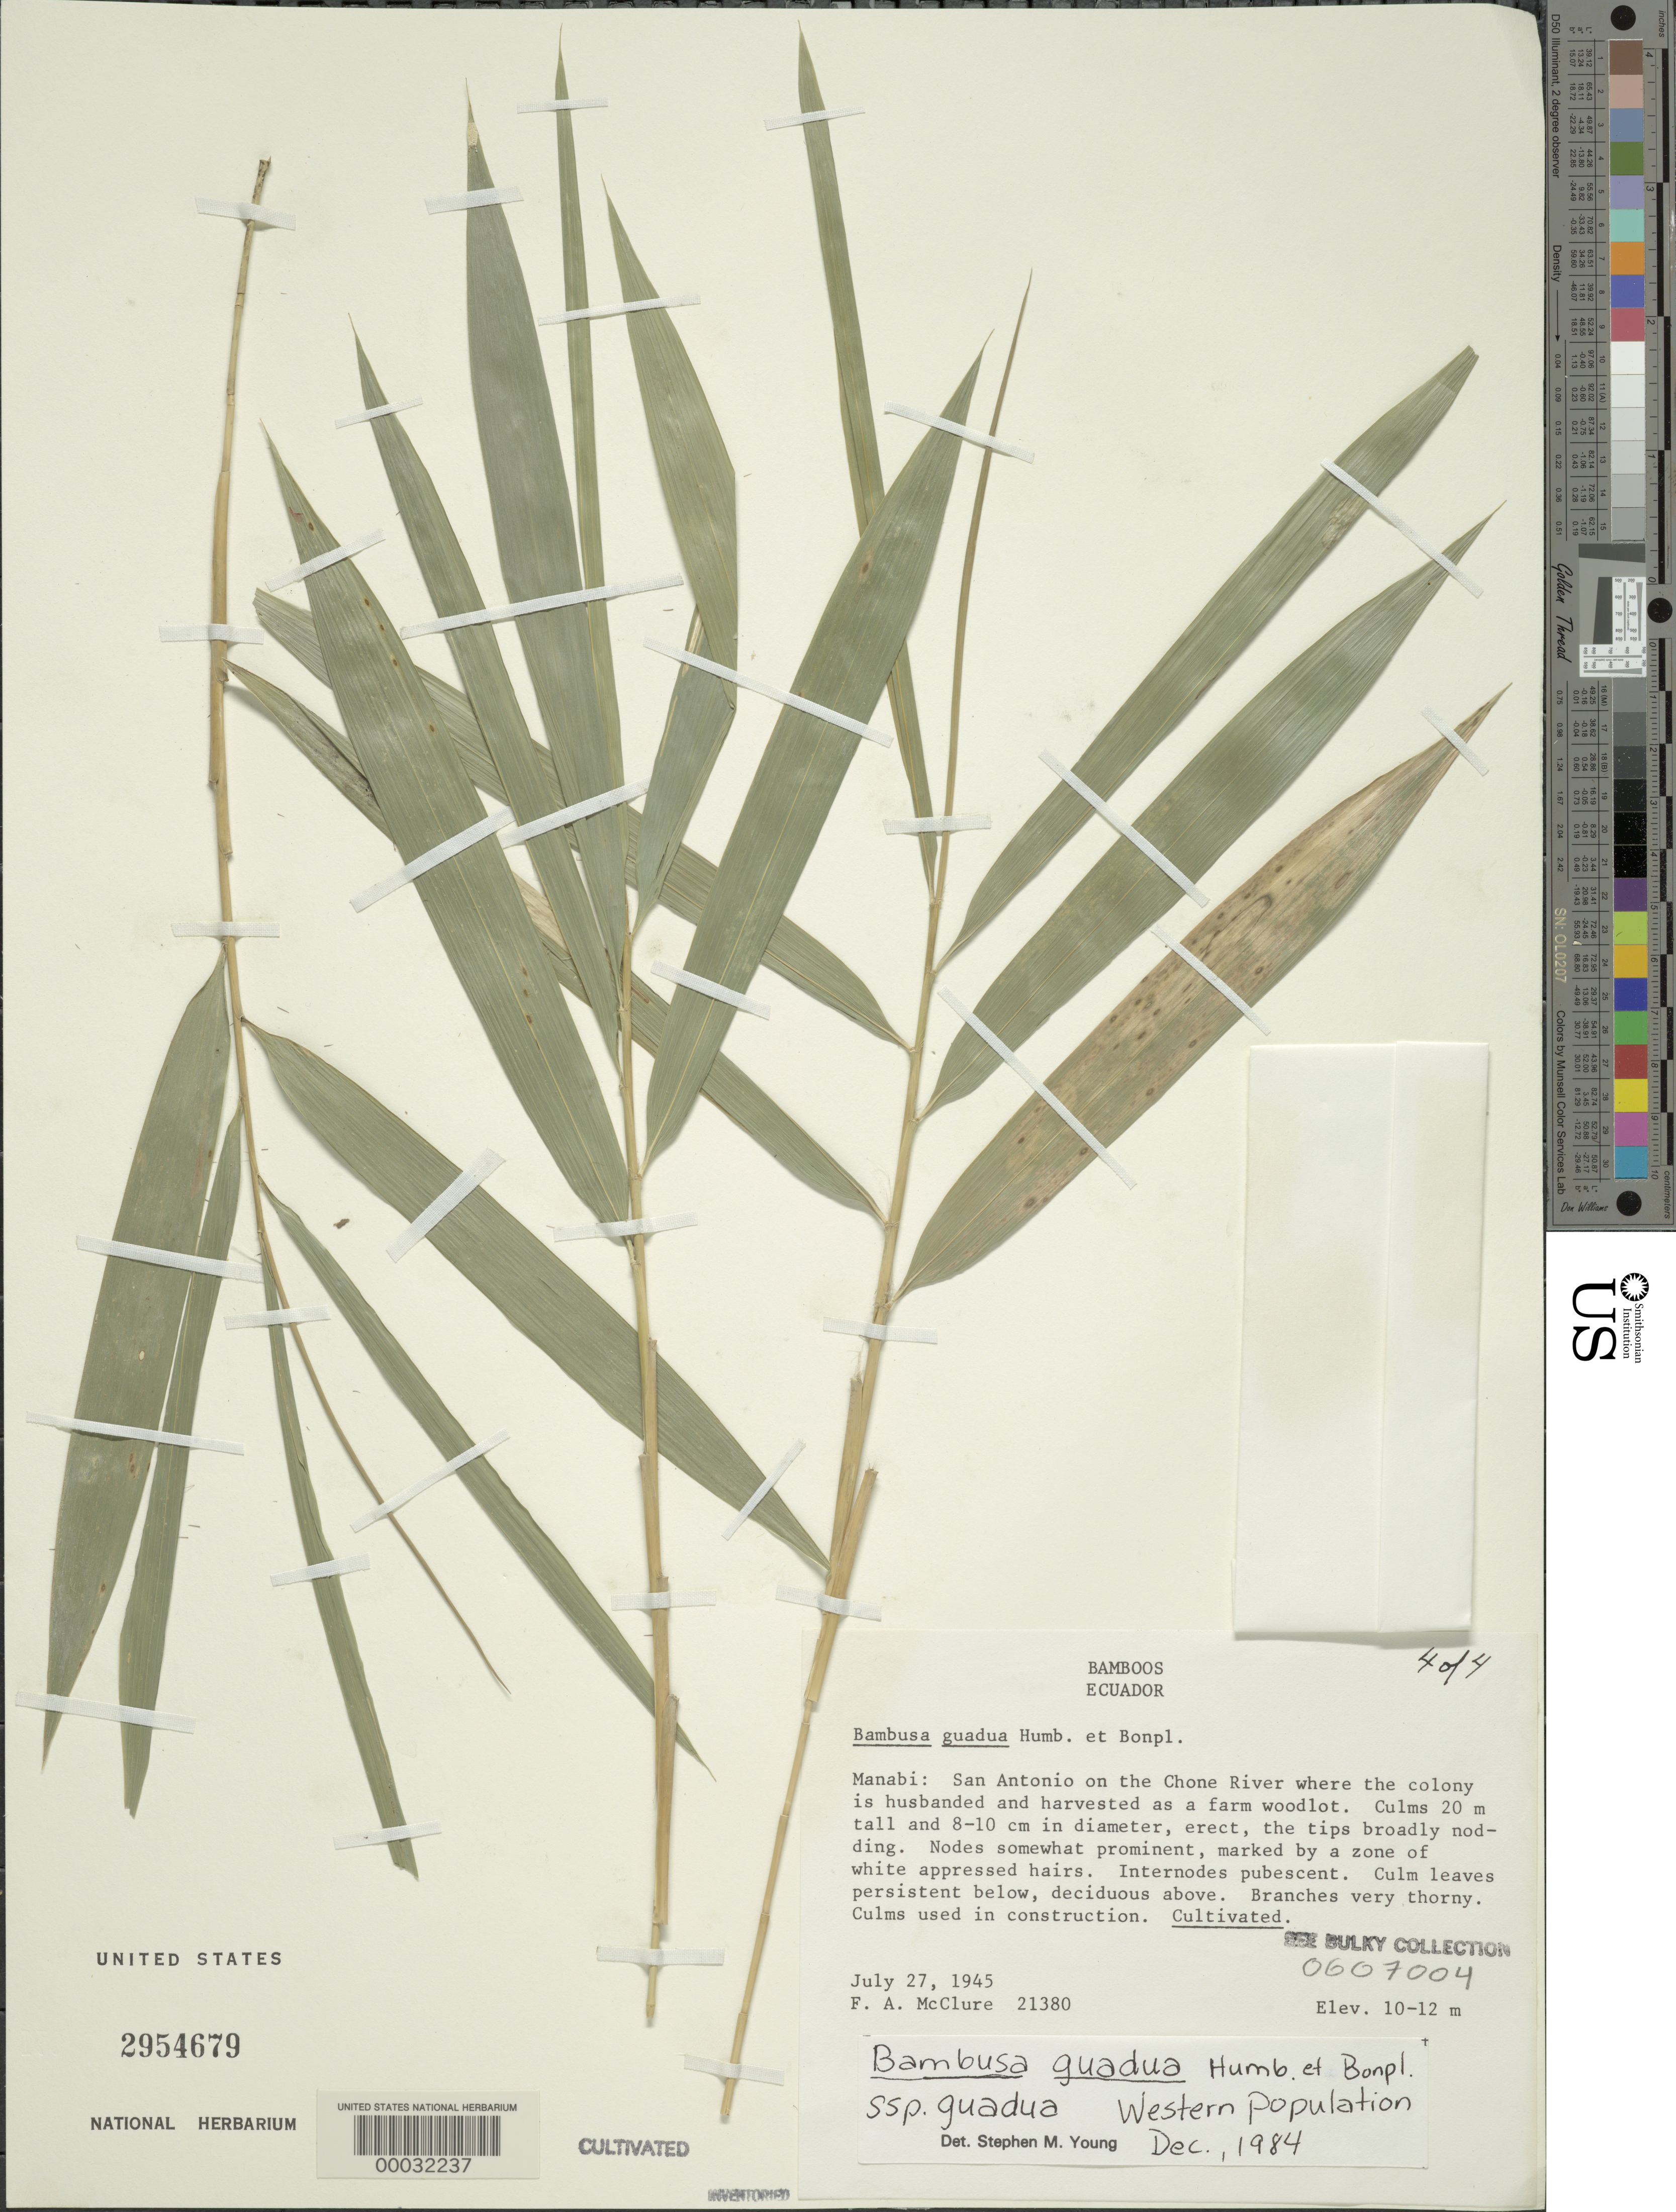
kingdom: Plantae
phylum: Tracheophyta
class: Liliopsida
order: Poales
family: Poaceae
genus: Guadua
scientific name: Guadua angustifolia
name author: Kunth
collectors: F. A. McClure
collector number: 21380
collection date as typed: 27 Jul 1945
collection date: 1945-07-27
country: Ecuador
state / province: Manabí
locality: San Antonio, Chone River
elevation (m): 10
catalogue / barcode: US 2954679